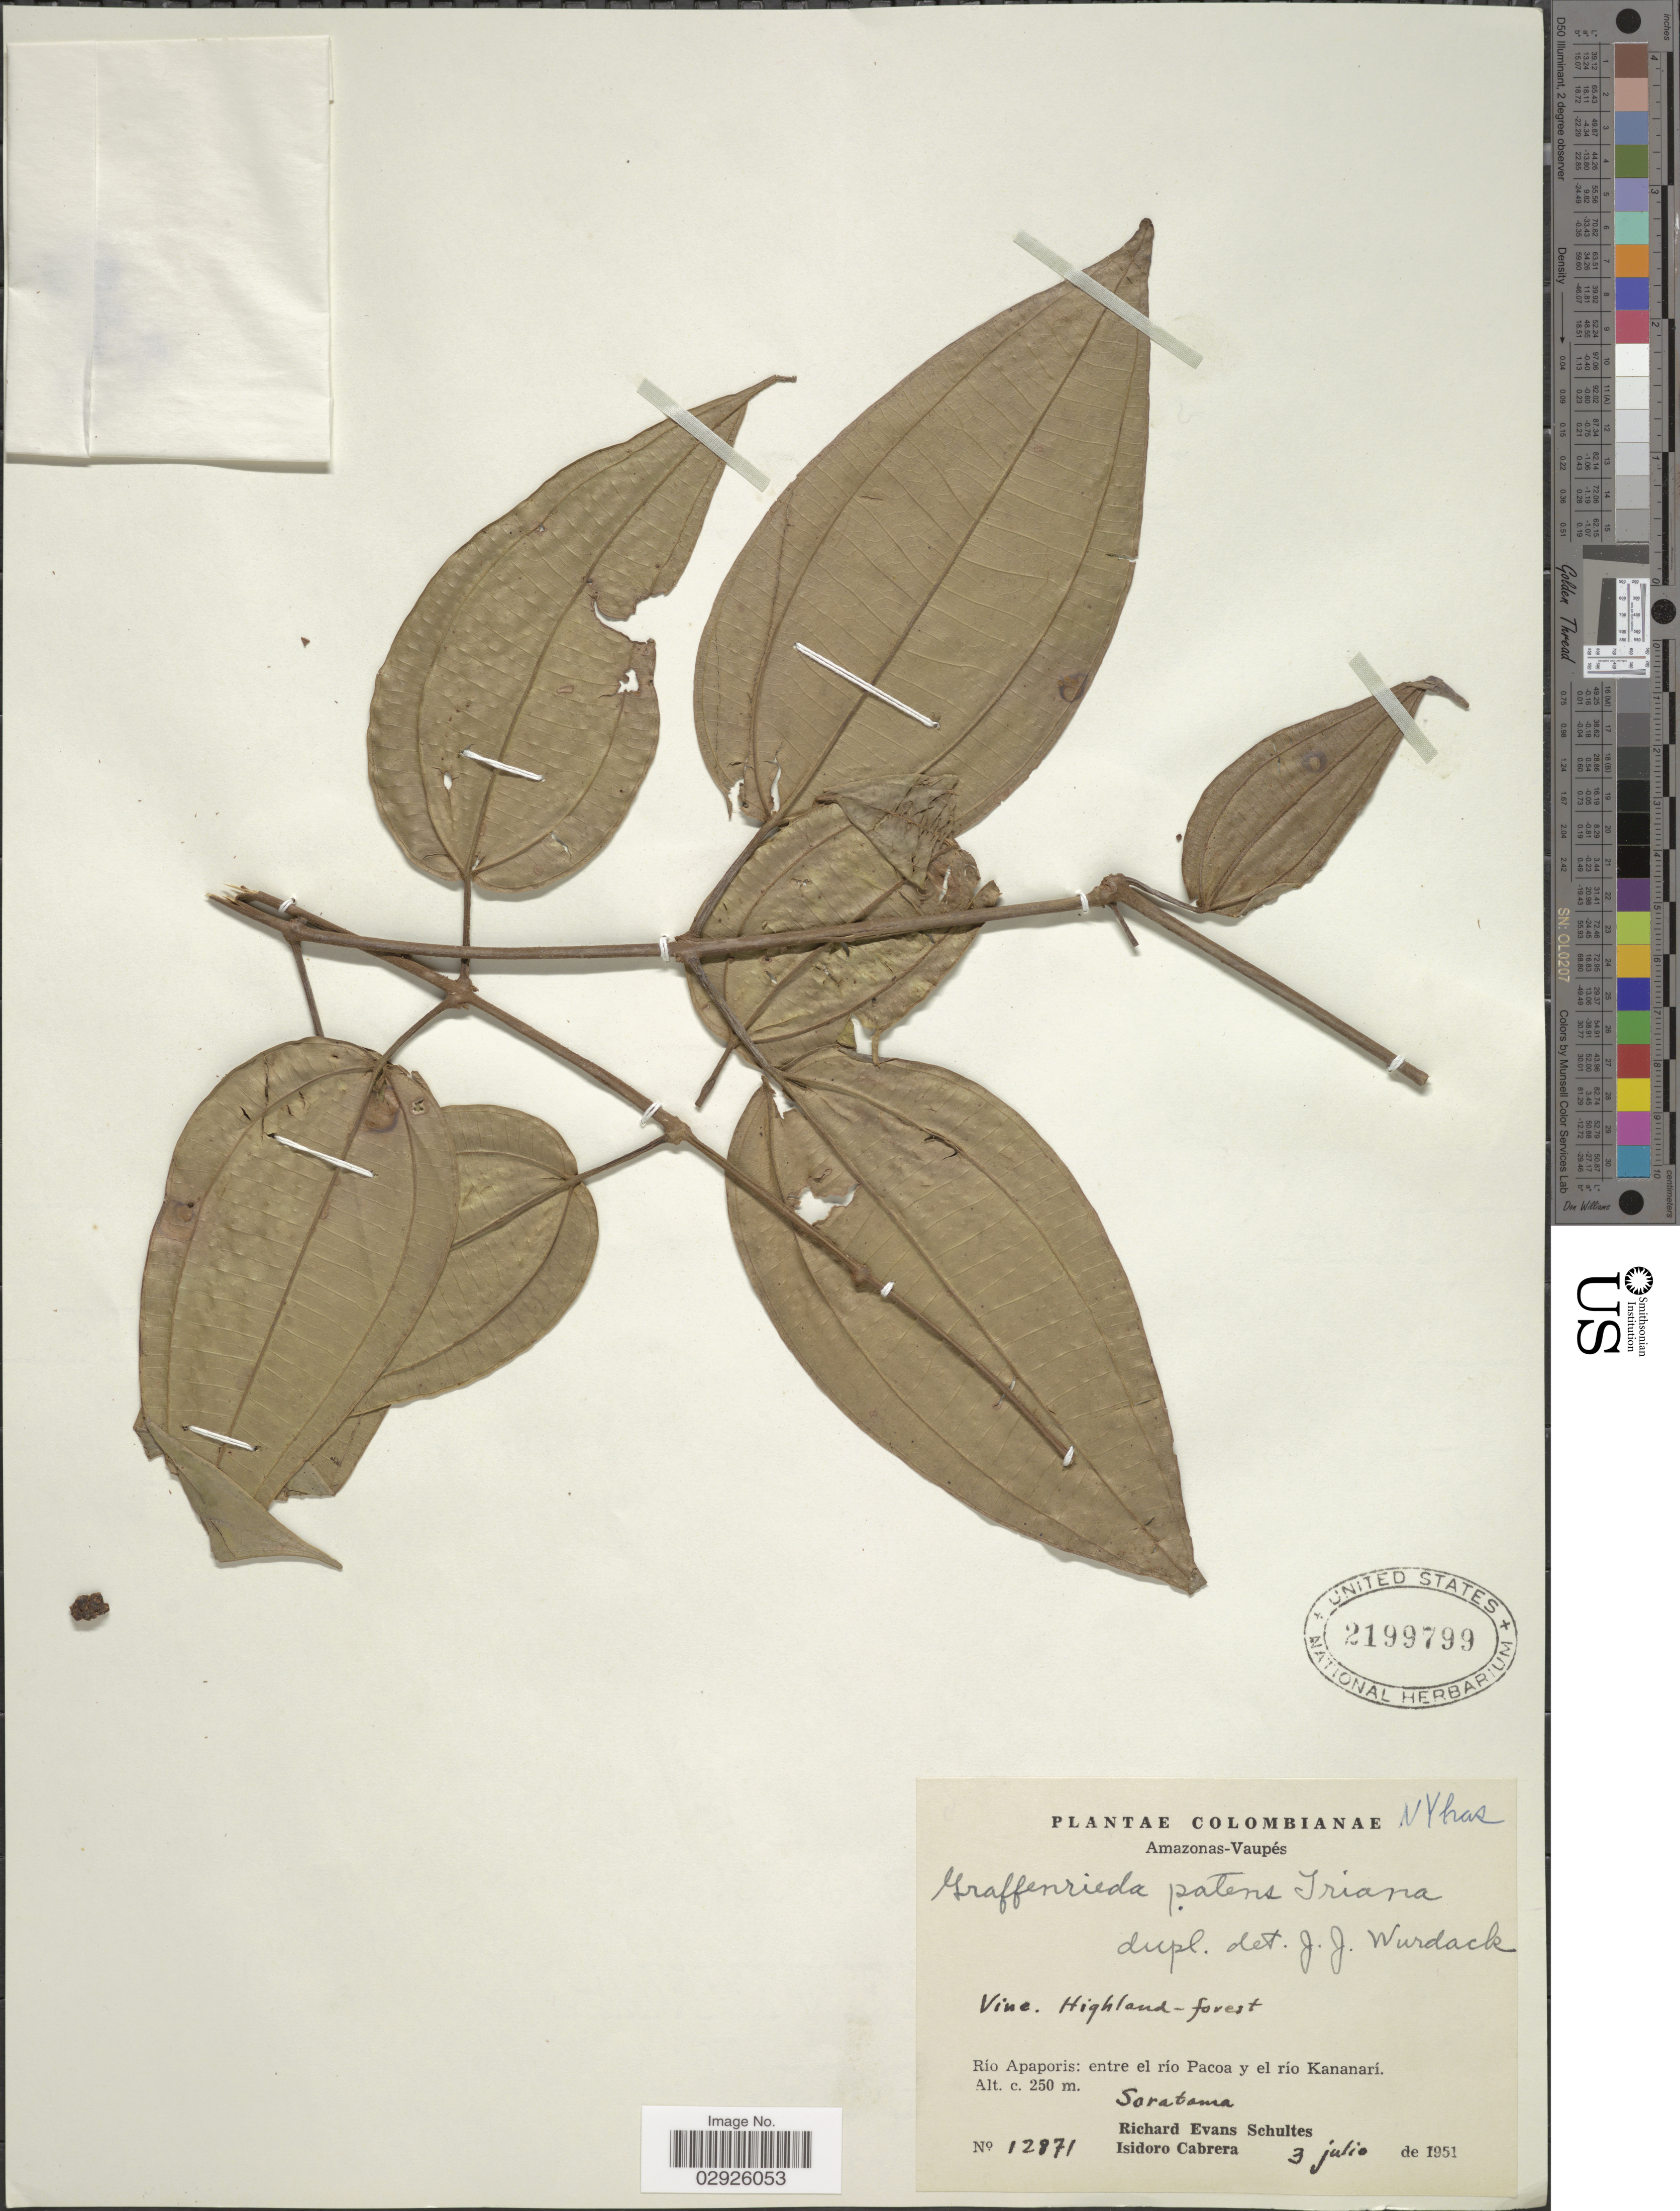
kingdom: Plantae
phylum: Tracheophyta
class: Magnoliopsida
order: Myrtales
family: Melastomataceae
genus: Graffenrieda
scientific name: Graffenrieda patens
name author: Triana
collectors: R. E. Schultes & I. Cabrera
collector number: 12871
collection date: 1951-07-03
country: Colombia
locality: Amazonas-Vaupés. Río Apaporis: entre el río Pacoa y el río Kananarí. Soratama.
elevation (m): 250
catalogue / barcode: US 2199799